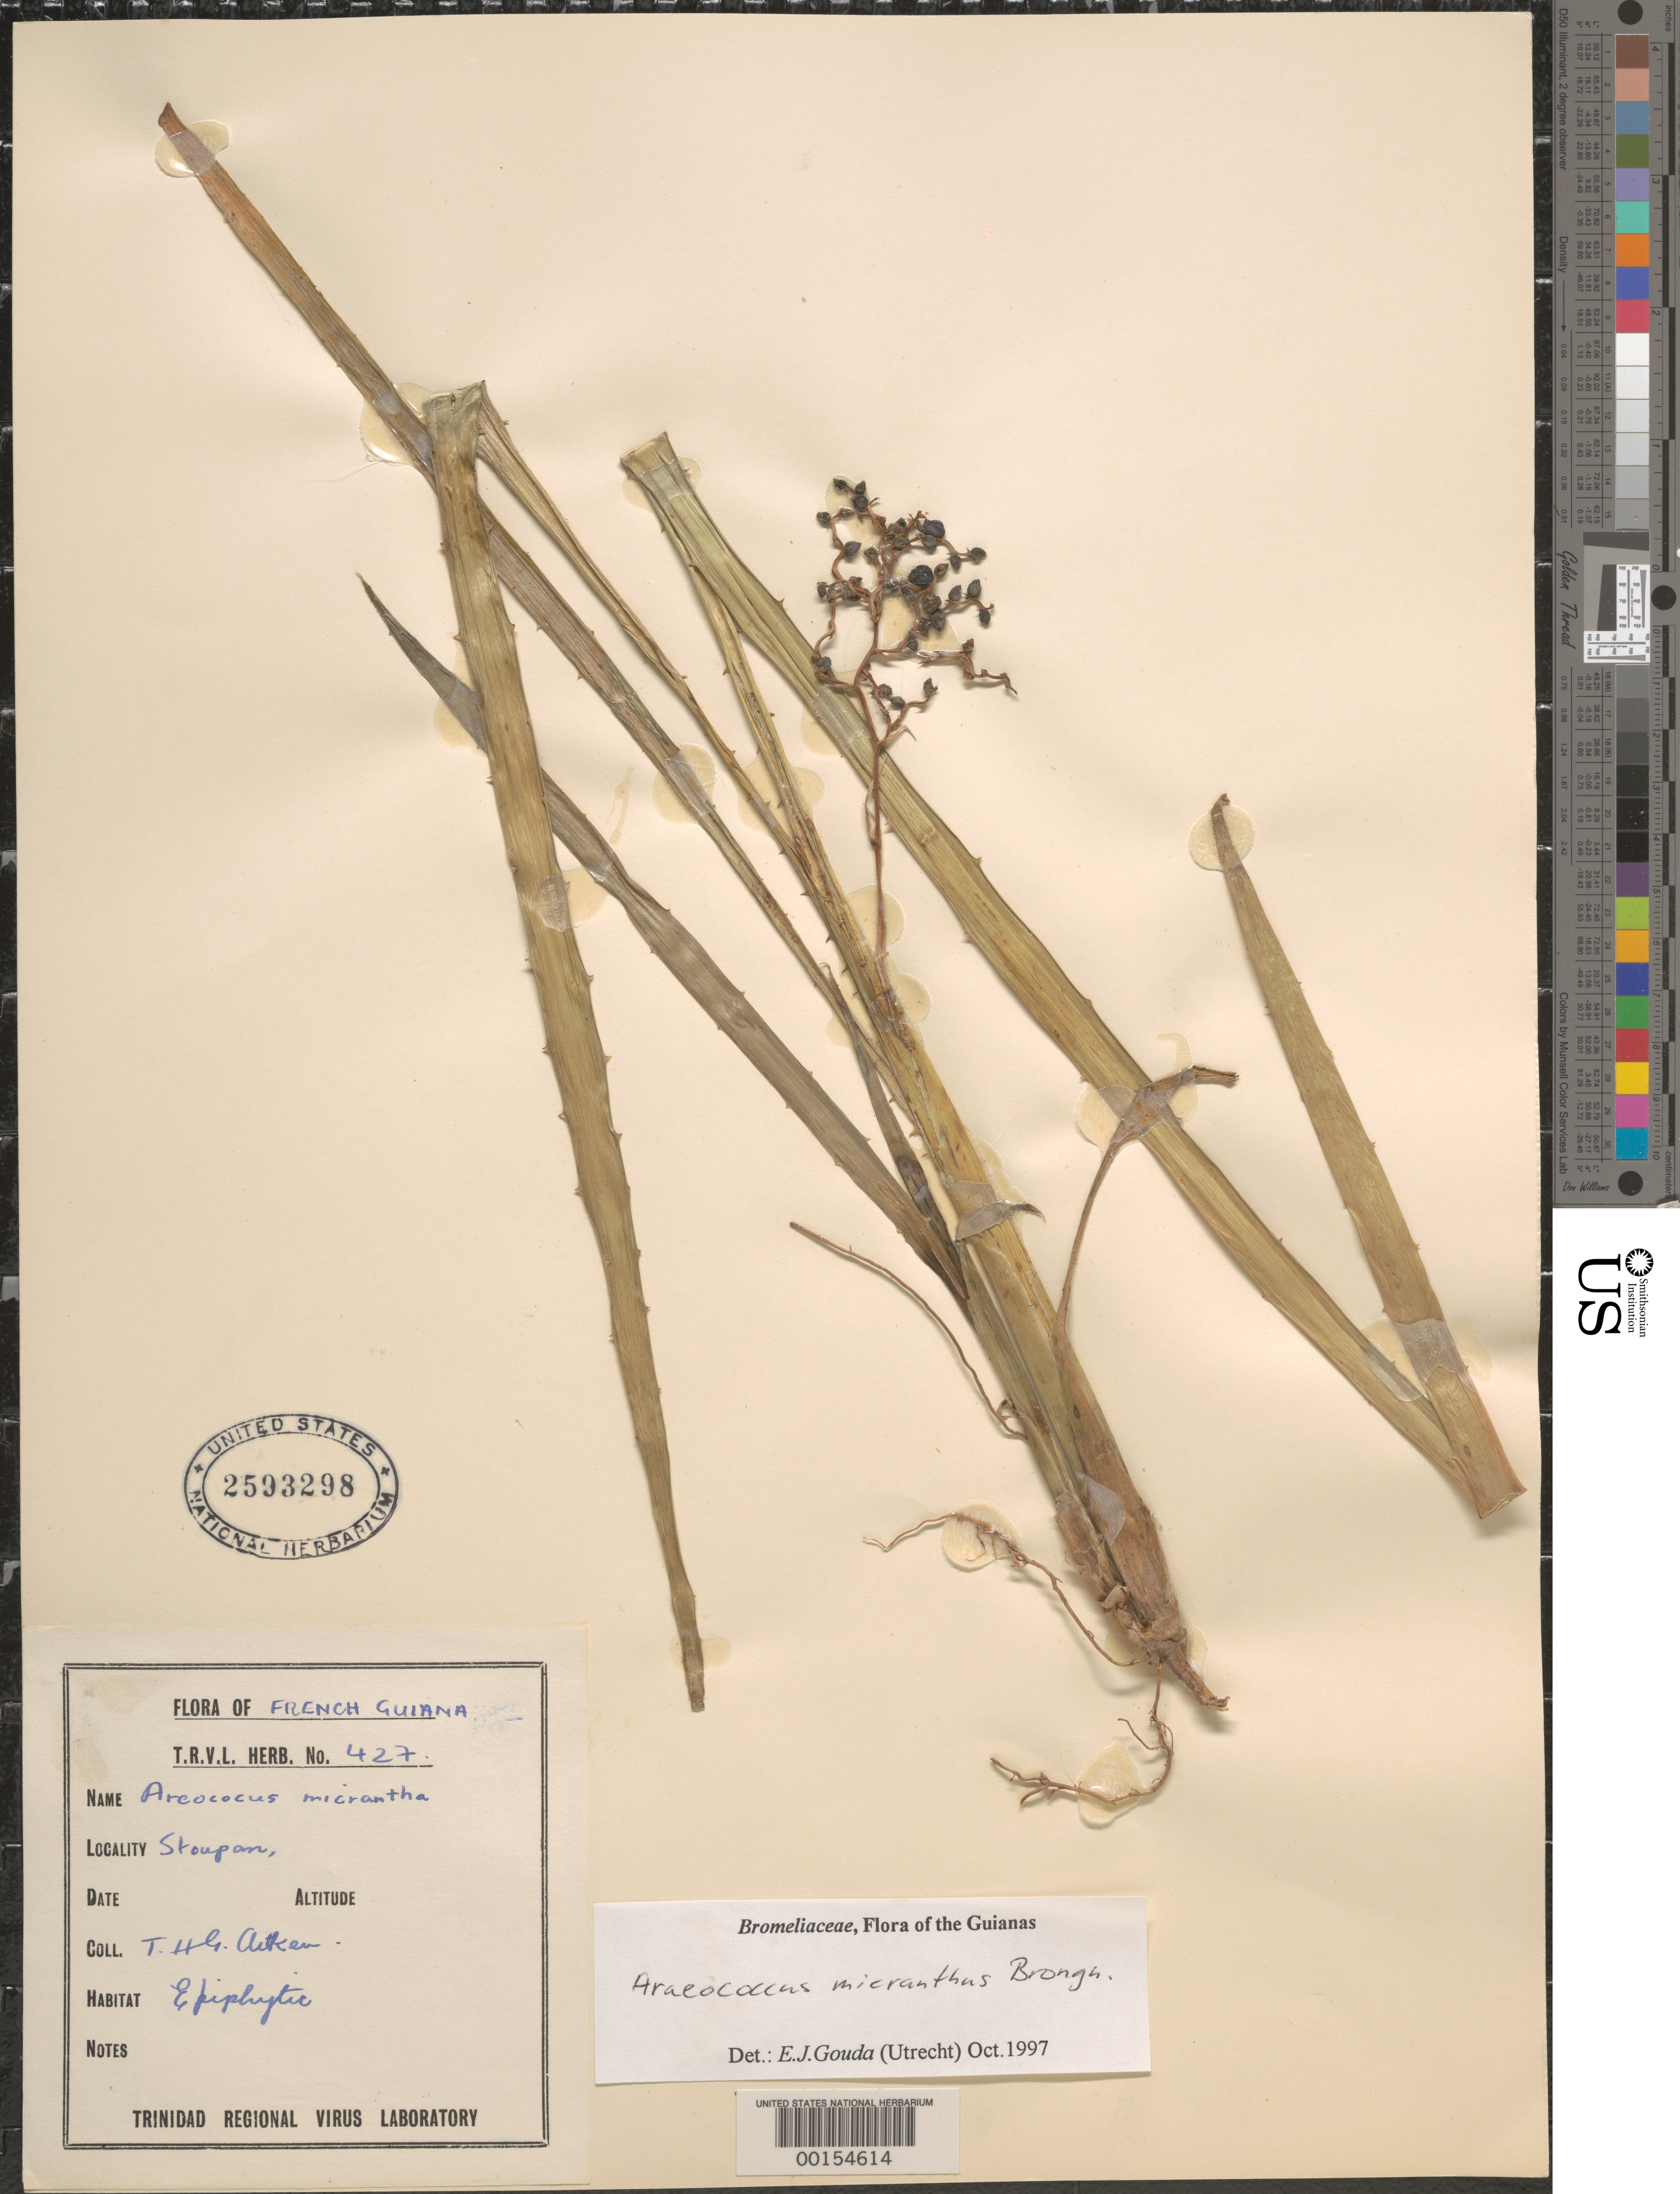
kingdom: Plantae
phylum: Tracheophyta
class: Liliopsida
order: Poales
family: Bromeliaceae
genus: Araeococcus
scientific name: Araeococcus micranthus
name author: Brongn.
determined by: Gouda, E. J.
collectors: T. Aiken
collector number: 427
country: French Guiana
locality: Stoupan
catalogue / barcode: US 2593298